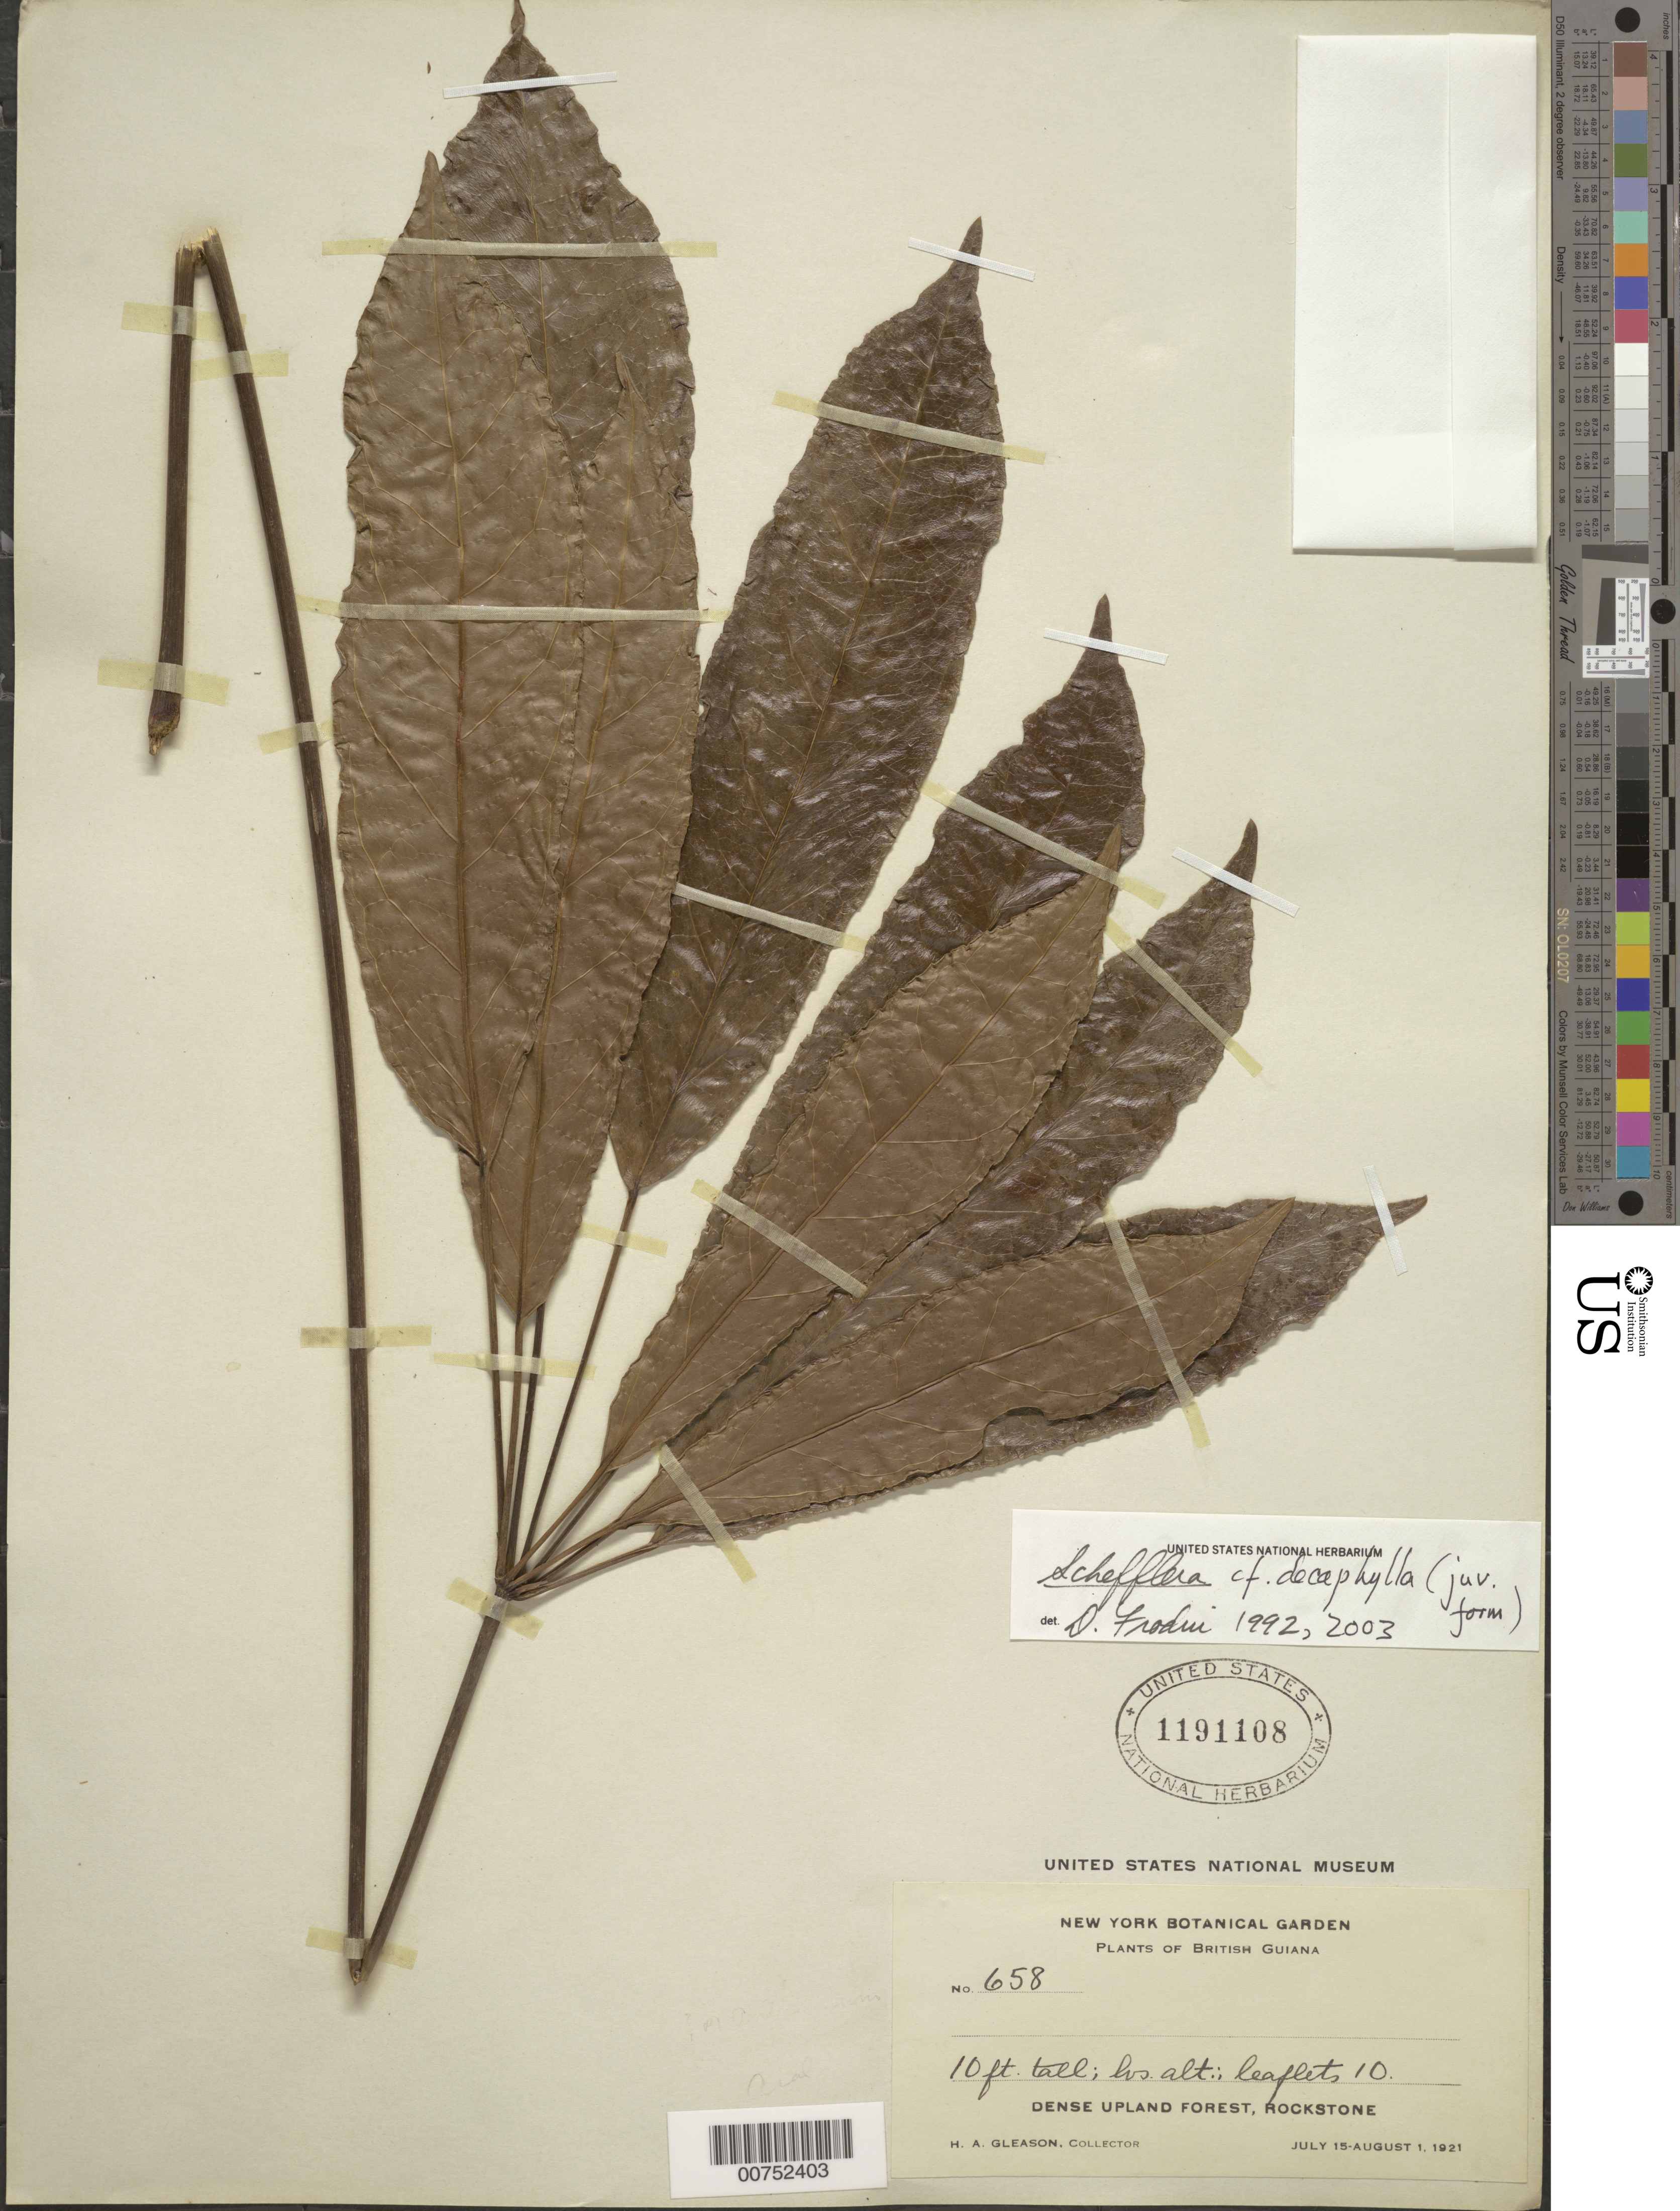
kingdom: Plantae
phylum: Tracheophyta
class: Magnoliopsida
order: Apiales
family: Araliaceae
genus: Schefflera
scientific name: Schefflera decaphylla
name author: (Seem.) Harms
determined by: Frodin, D. G.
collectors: H. A. Gleason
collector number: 658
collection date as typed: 15-Jul-21 to 1-Aug-21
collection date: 1921-07-15/1921-08-01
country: Guyana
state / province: U. Demerara-Berbice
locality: Rockstone, in and about the village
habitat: Dense upland forest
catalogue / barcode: US 1191108